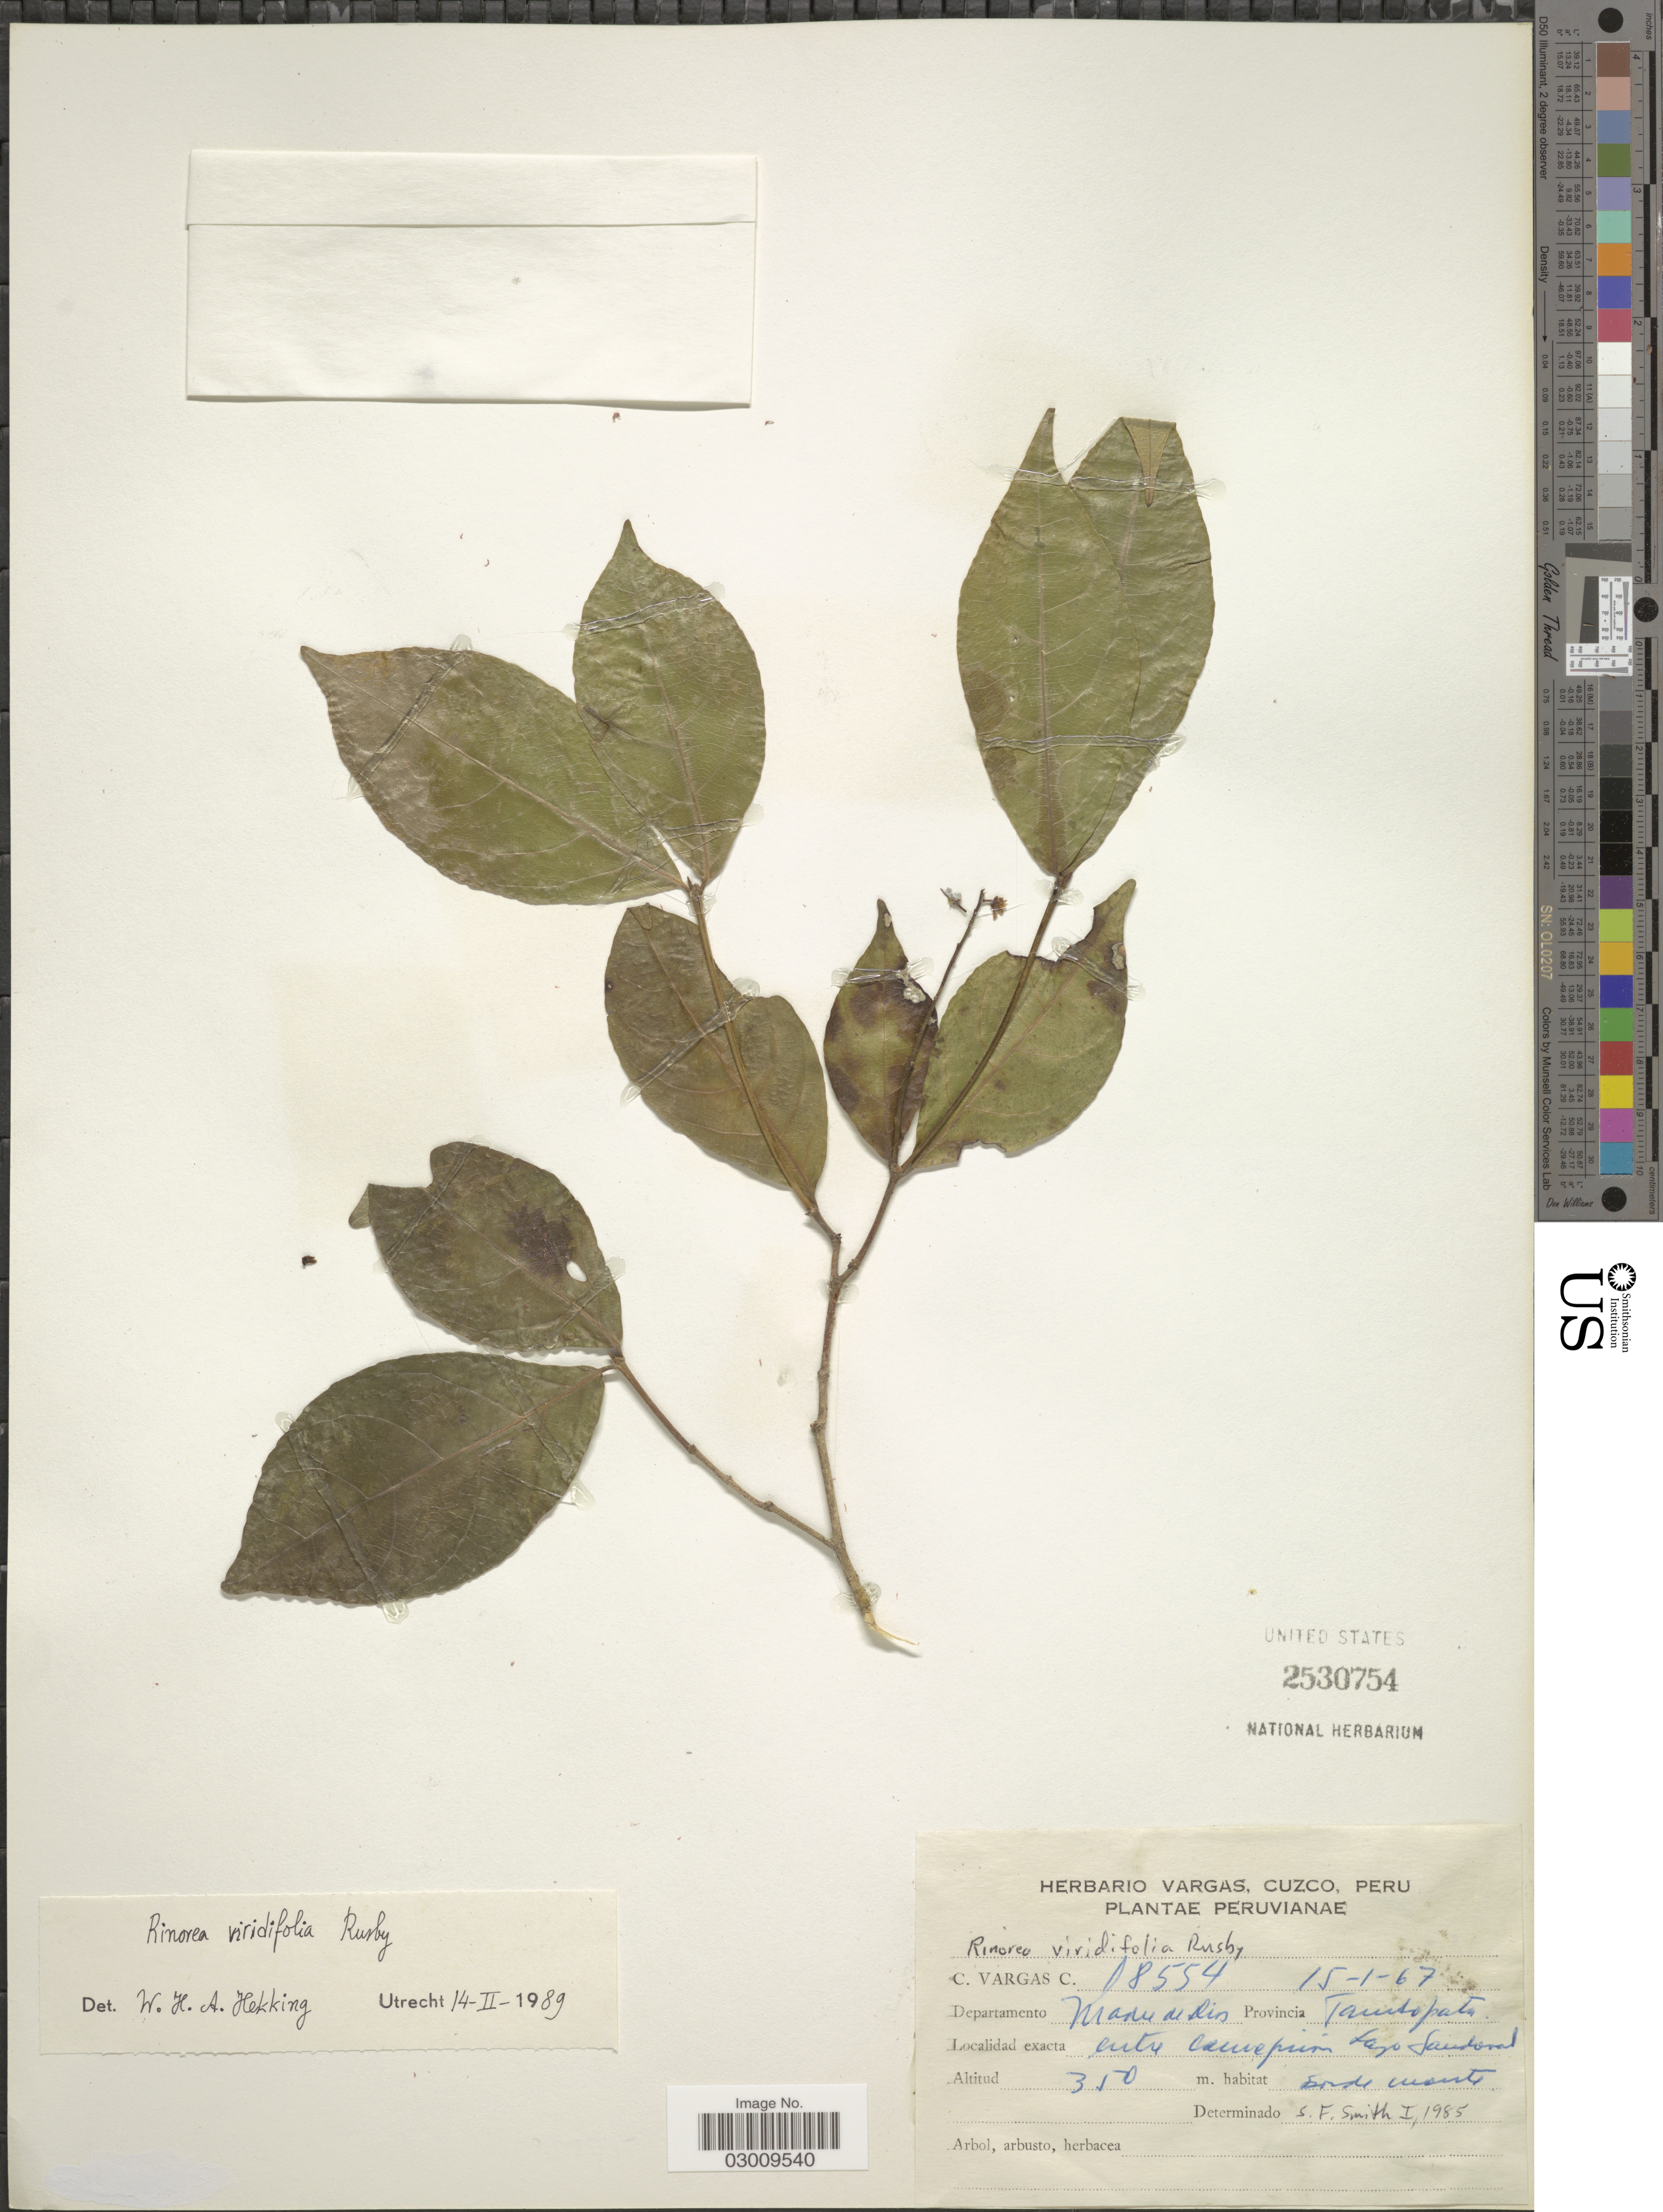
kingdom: Plantae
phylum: Tracheophyta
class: Magnoliopsida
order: Malpighiales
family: Violaceae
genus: Rinorea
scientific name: Rinorea viridifolia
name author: Rusby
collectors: C. Vargas Calderón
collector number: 18554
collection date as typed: Transcribed d/m/y: 15/1/67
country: Peru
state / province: Madre de Dios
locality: Departamento Madre de Dios. Provincia Tambopata. Entre cauvepiris lago Sandoval.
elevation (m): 350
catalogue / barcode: US 2530754